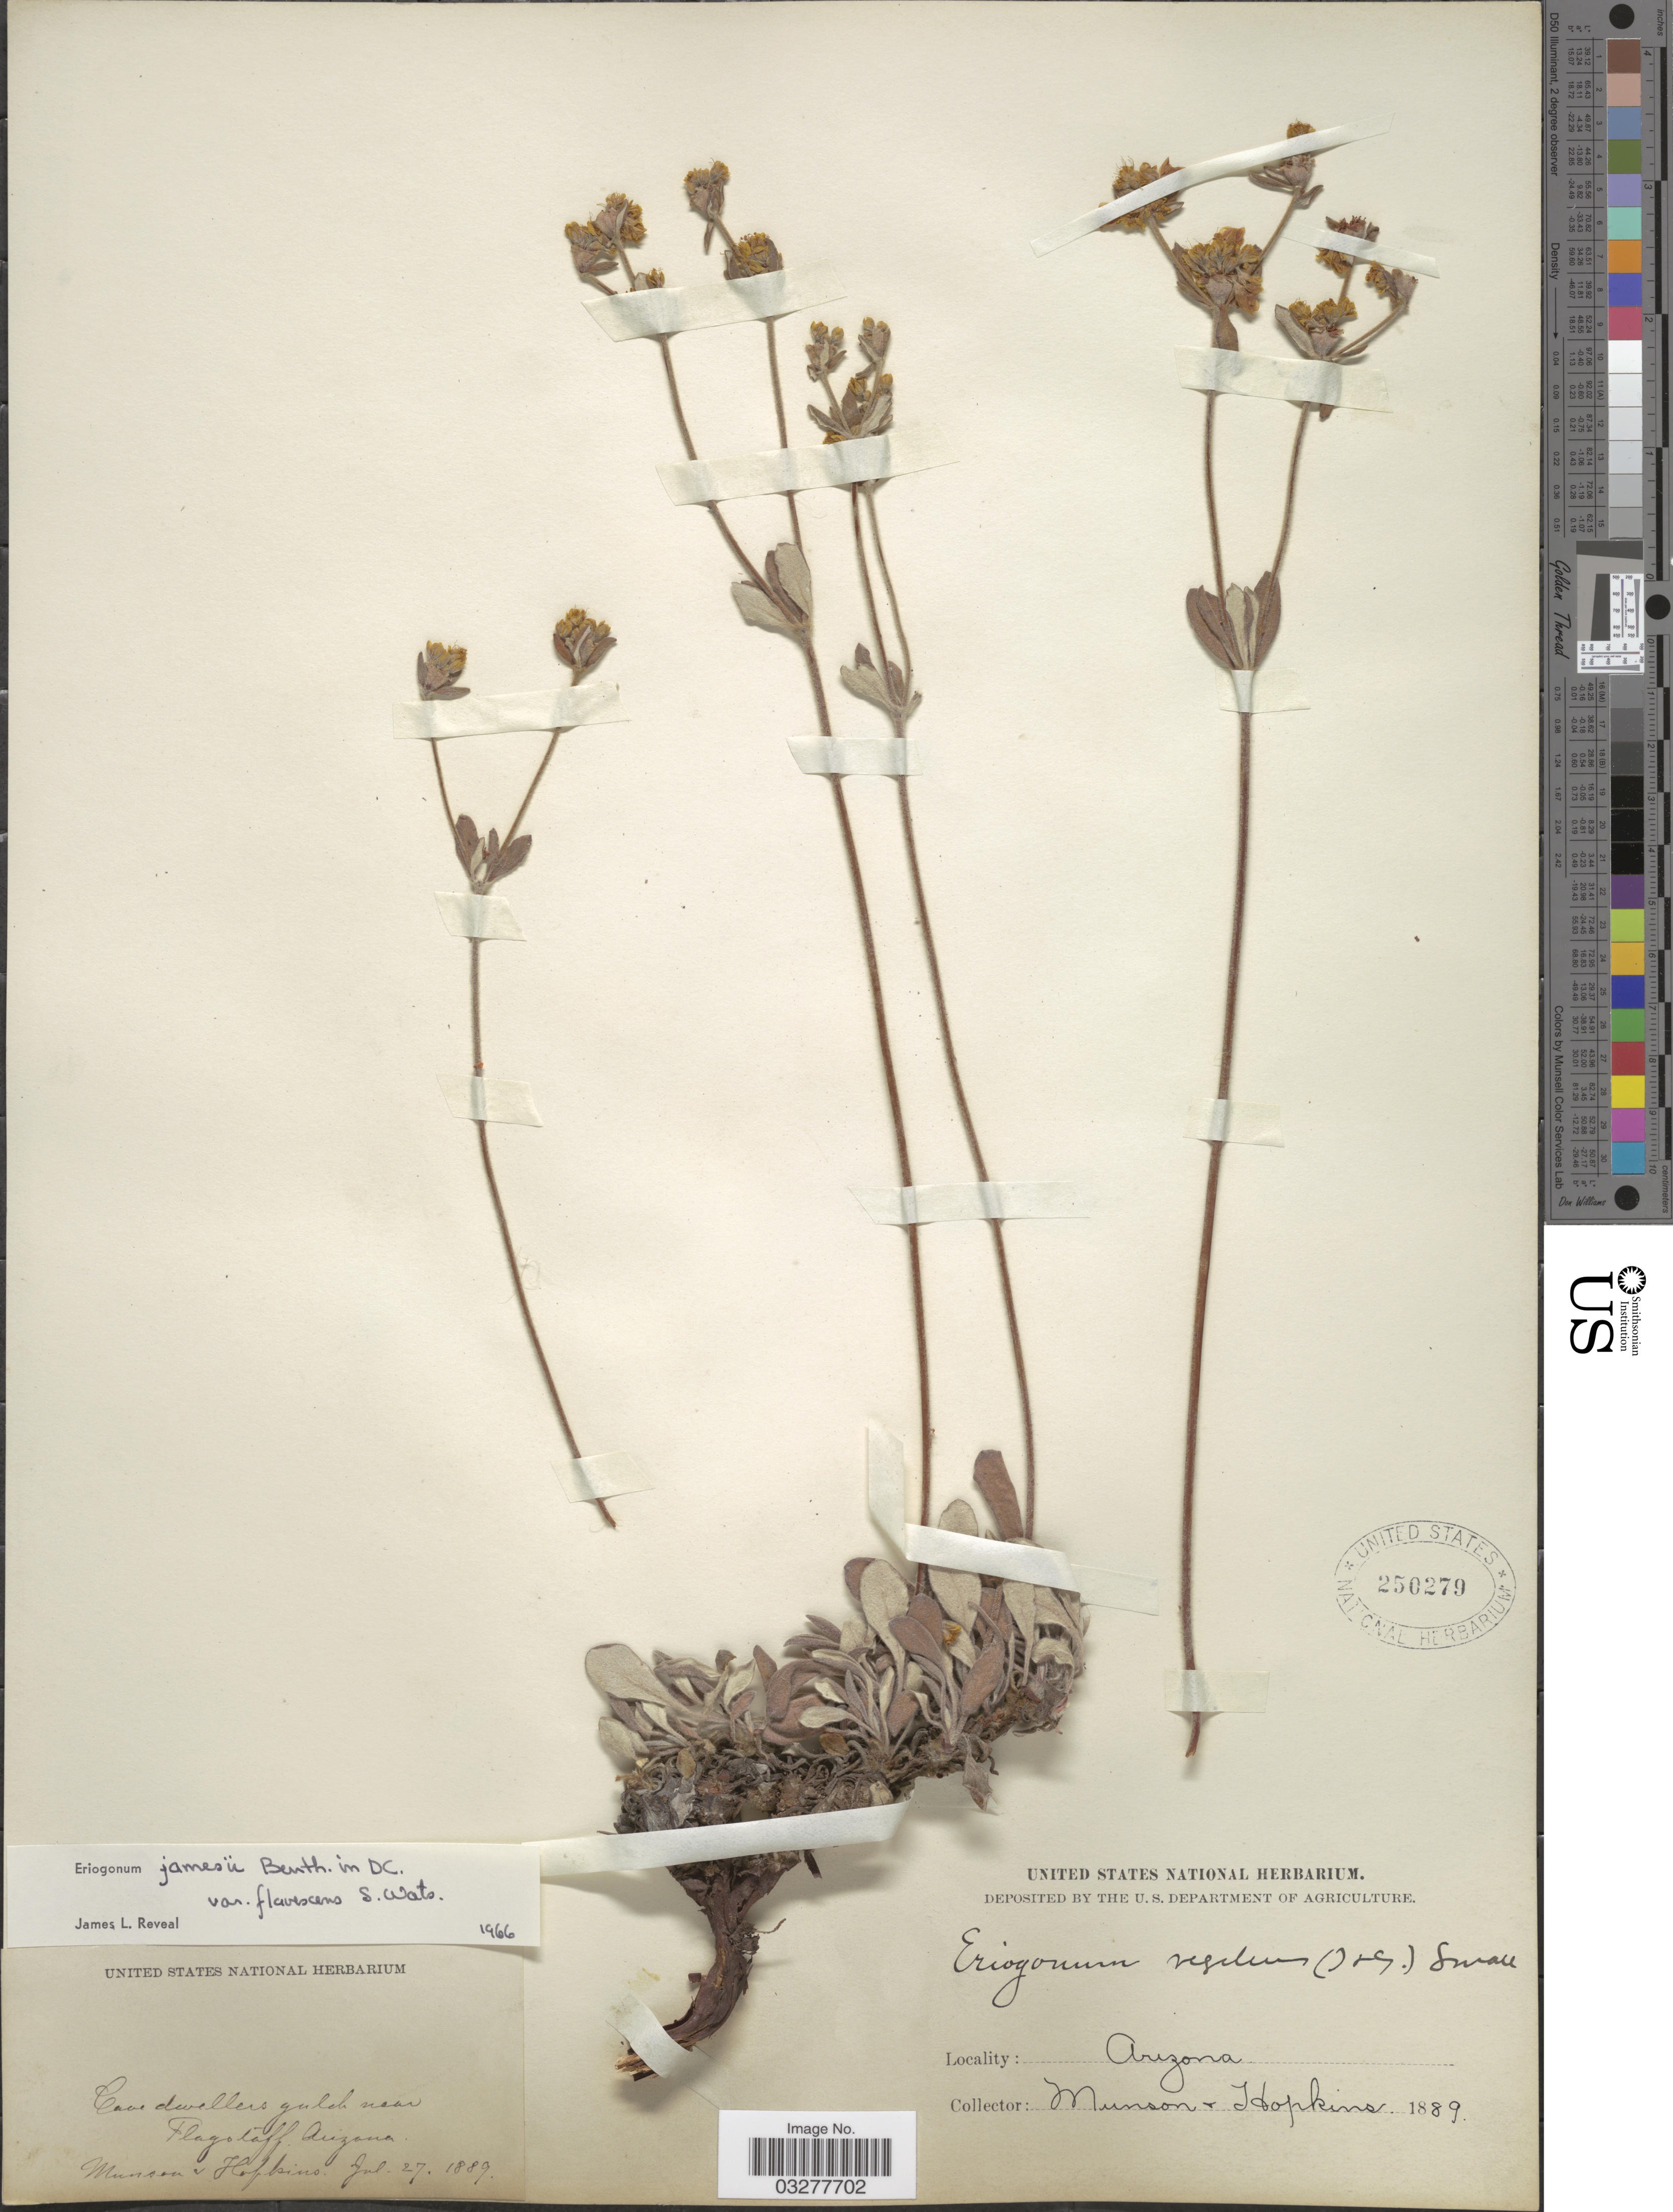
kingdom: Plantae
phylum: Tracheophyta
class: Magnoliopsida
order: Caryophyllales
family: Polygonaceae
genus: Eriogonum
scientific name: Eriogonum jamesii var. flavescens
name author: S. Watson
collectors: -. Munson & -- Hopkins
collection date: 1889-07-27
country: United States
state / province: Arizona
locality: Cave dwellers gulch near Flagstaff.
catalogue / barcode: US 250279